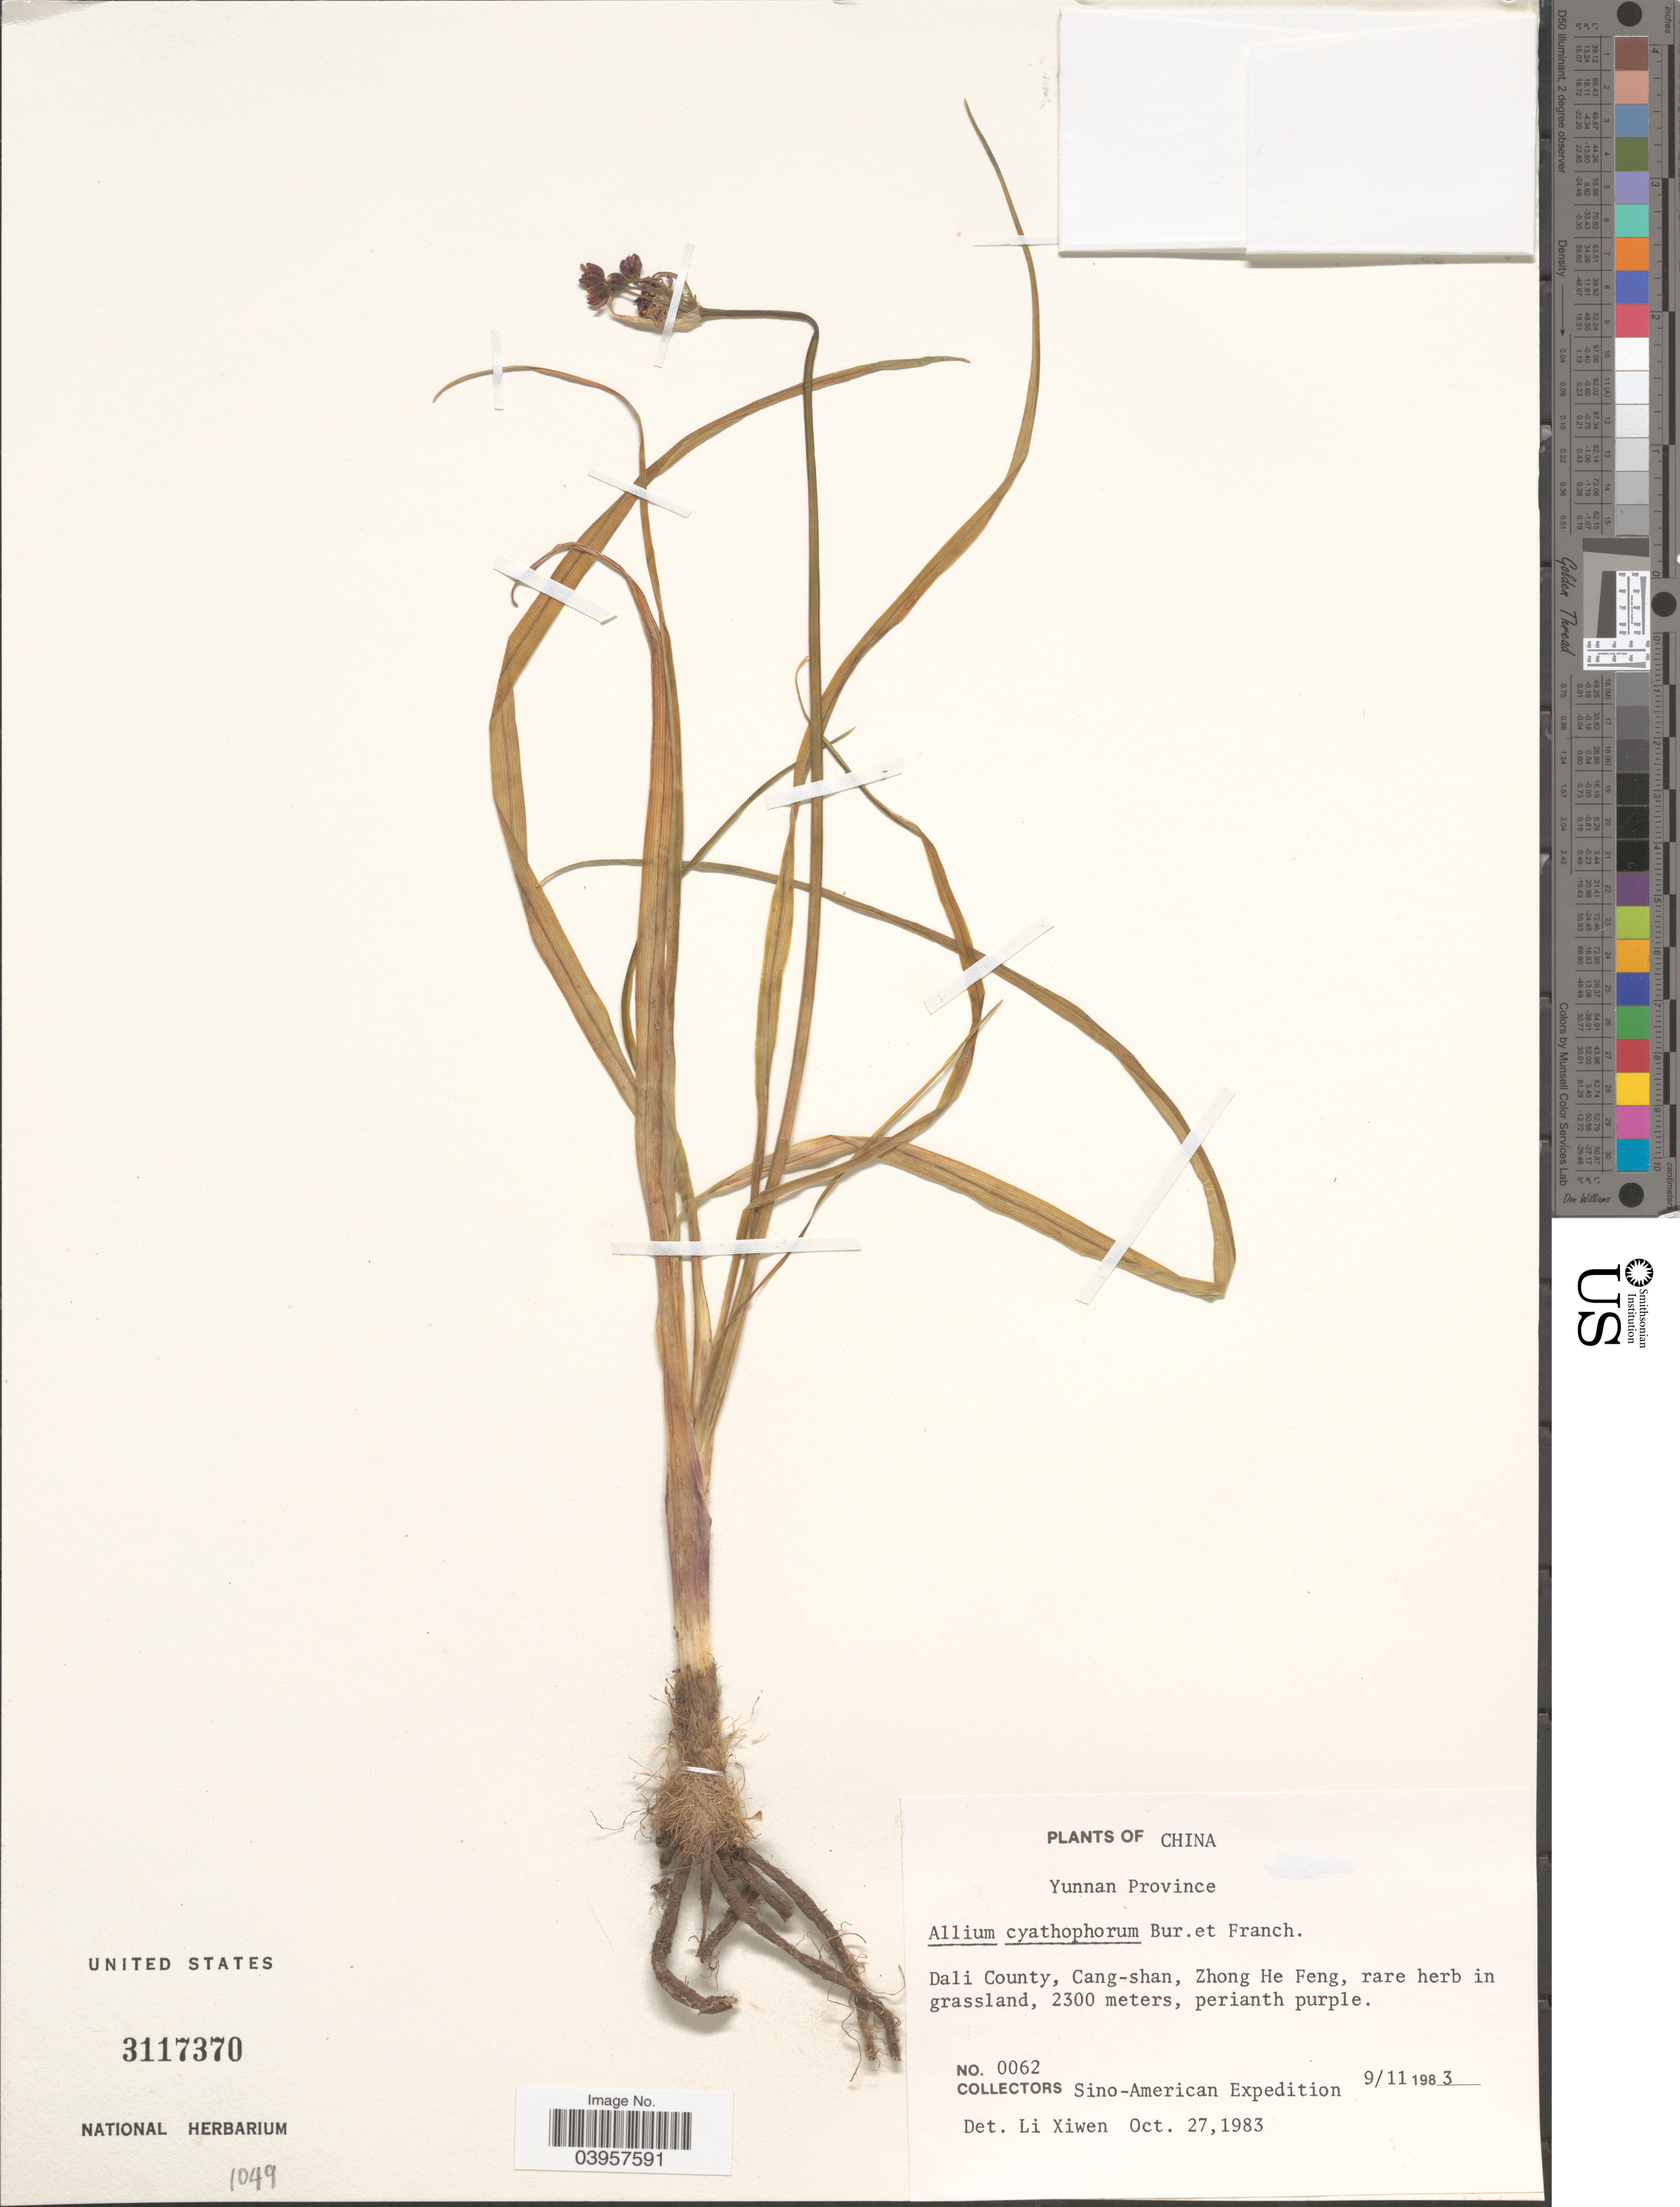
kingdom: Plantae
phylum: Tracheophyta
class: Liliopsida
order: Asparagales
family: Amaryllidaceae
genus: Allium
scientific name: Allium cyathophorum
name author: Bureau & Franch.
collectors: Sino-American Expedition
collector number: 0062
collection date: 1983-11-09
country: China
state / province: Yunnan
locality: Dali County, Cang-shan, Zhong He Feng.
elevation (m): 2300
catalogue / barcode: US 3117370